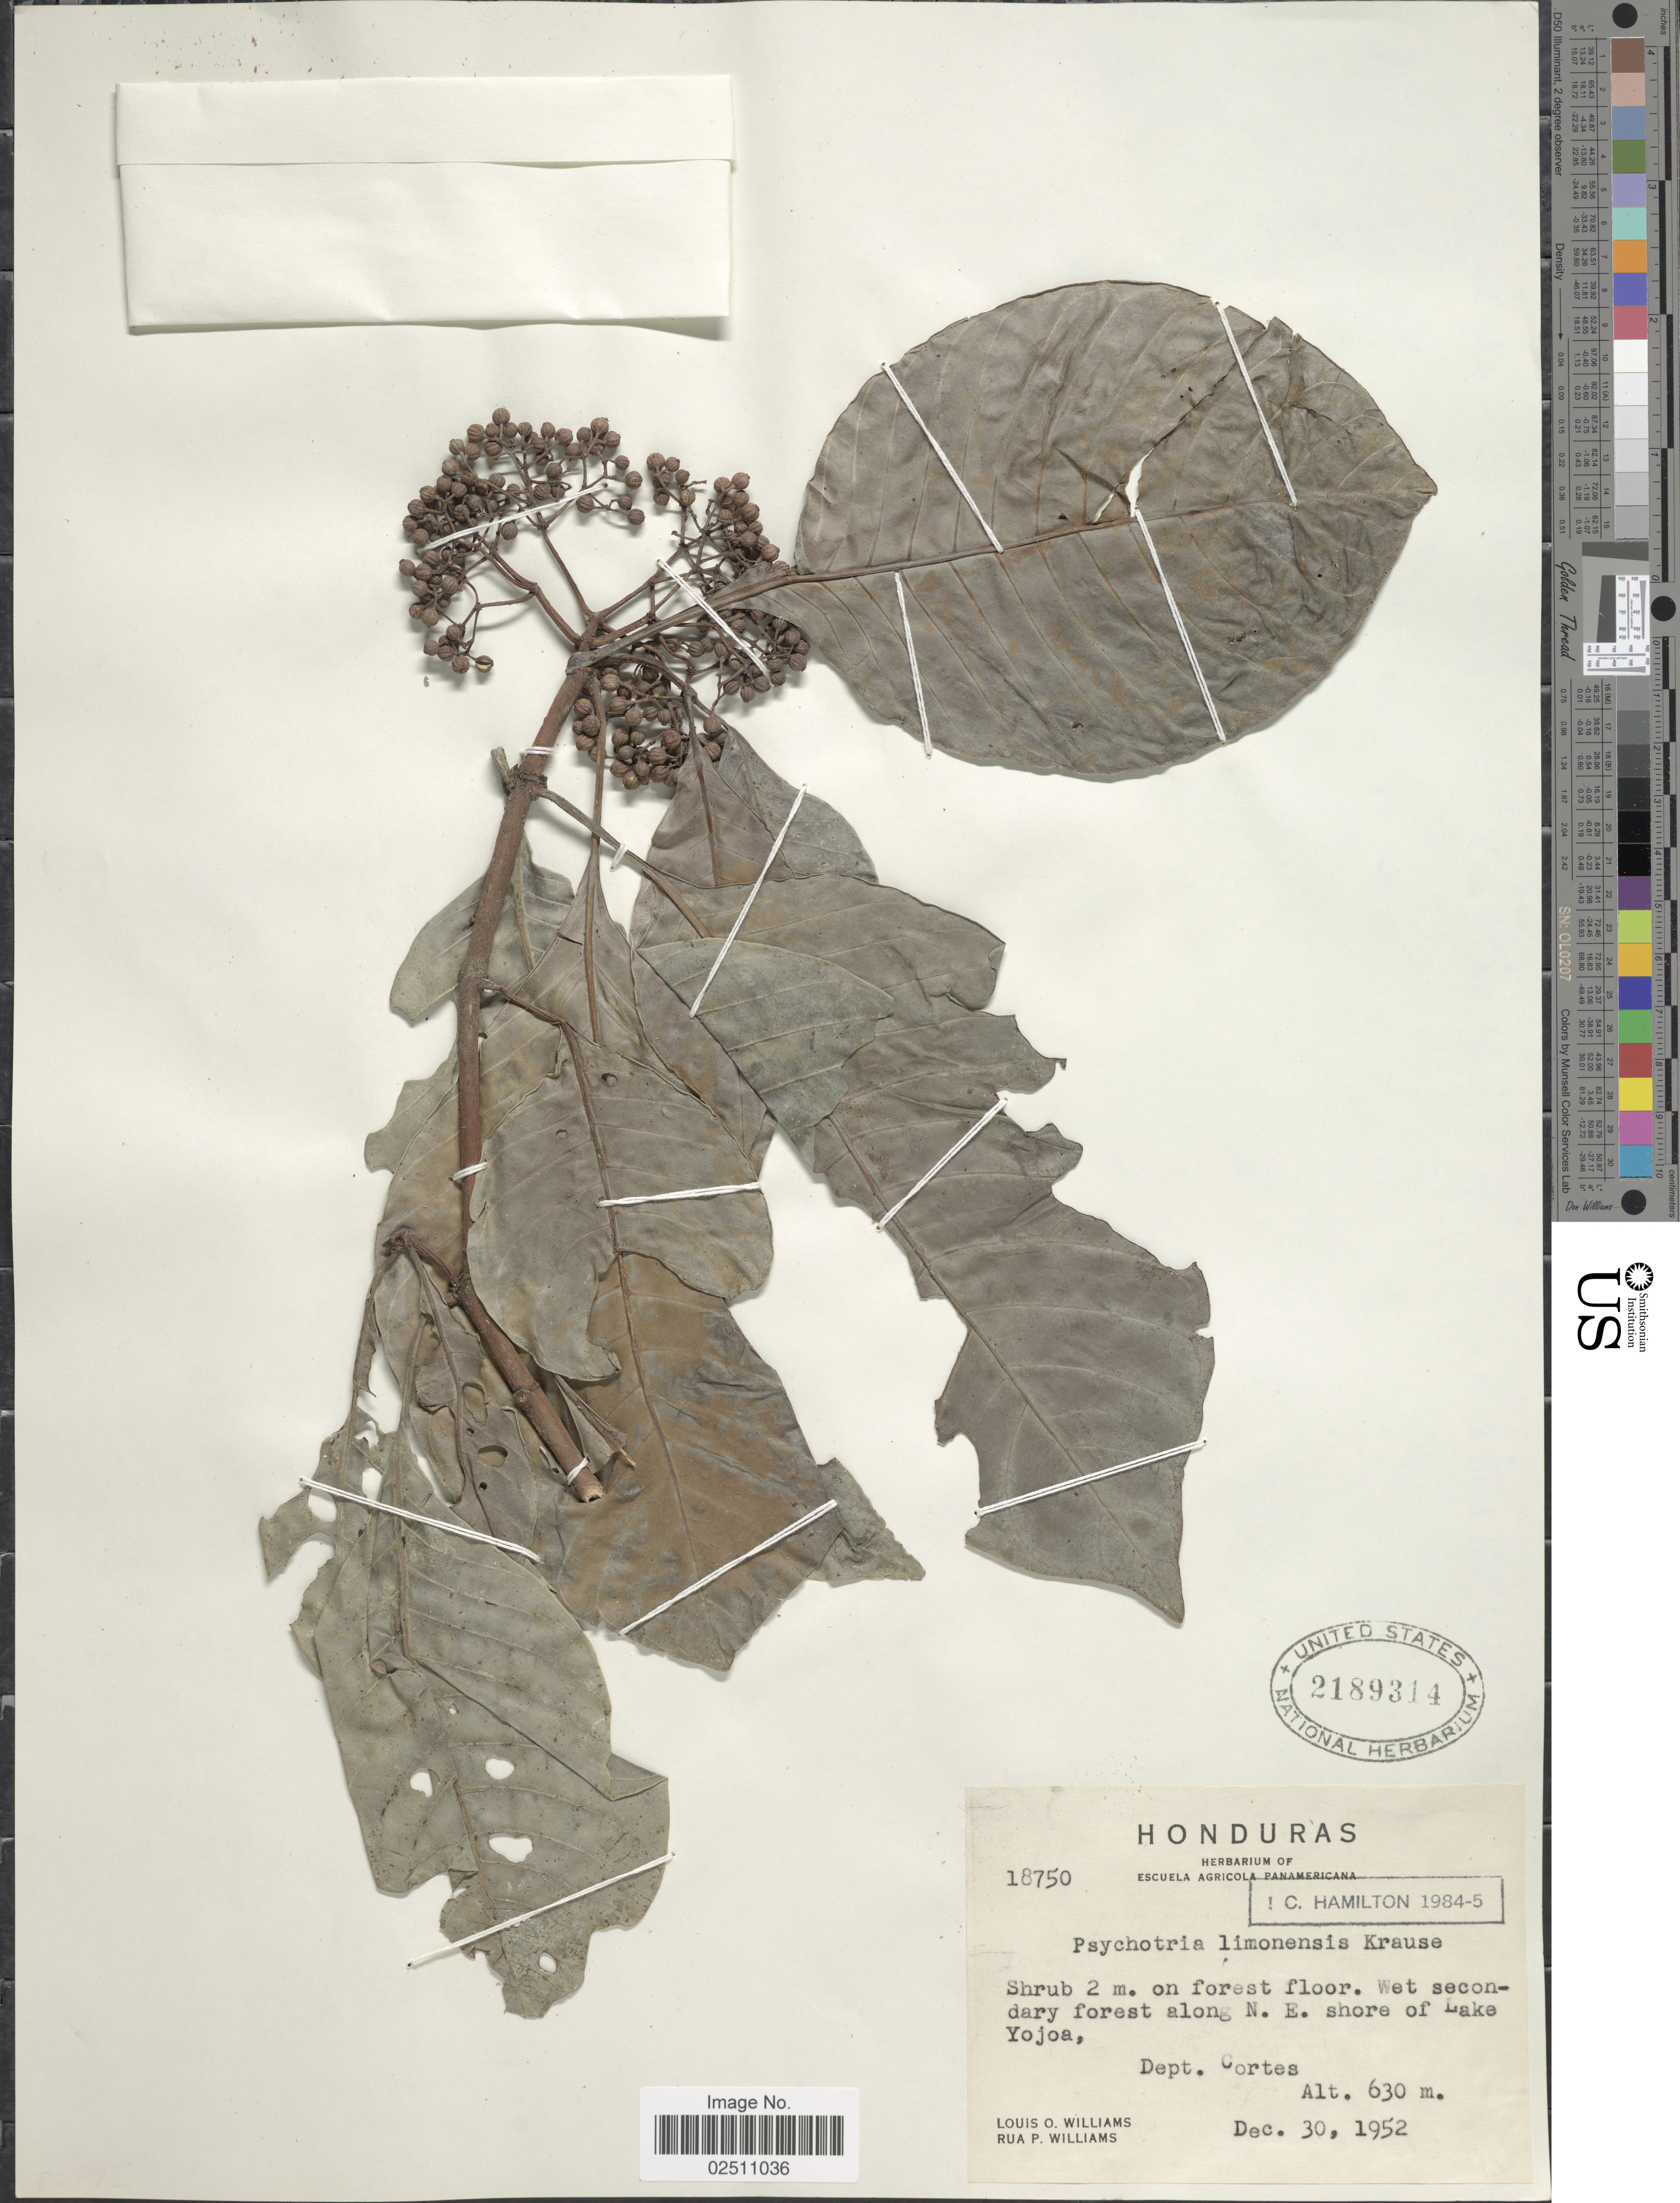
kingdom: Plantae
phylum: Tracheophyta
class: Magnoliopsida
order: Gentianales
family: Rubiaceae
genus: Psychotria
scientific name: Psychotria limonensis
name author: K. Krause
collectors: L. O. Williams & T. P. Williams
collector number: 18750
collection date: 1952-12-30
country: Honduras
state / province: Cortés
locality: Wet secondary forest along N.E. shore of Lake Yojoa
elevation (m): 630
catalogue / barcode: US 2189315